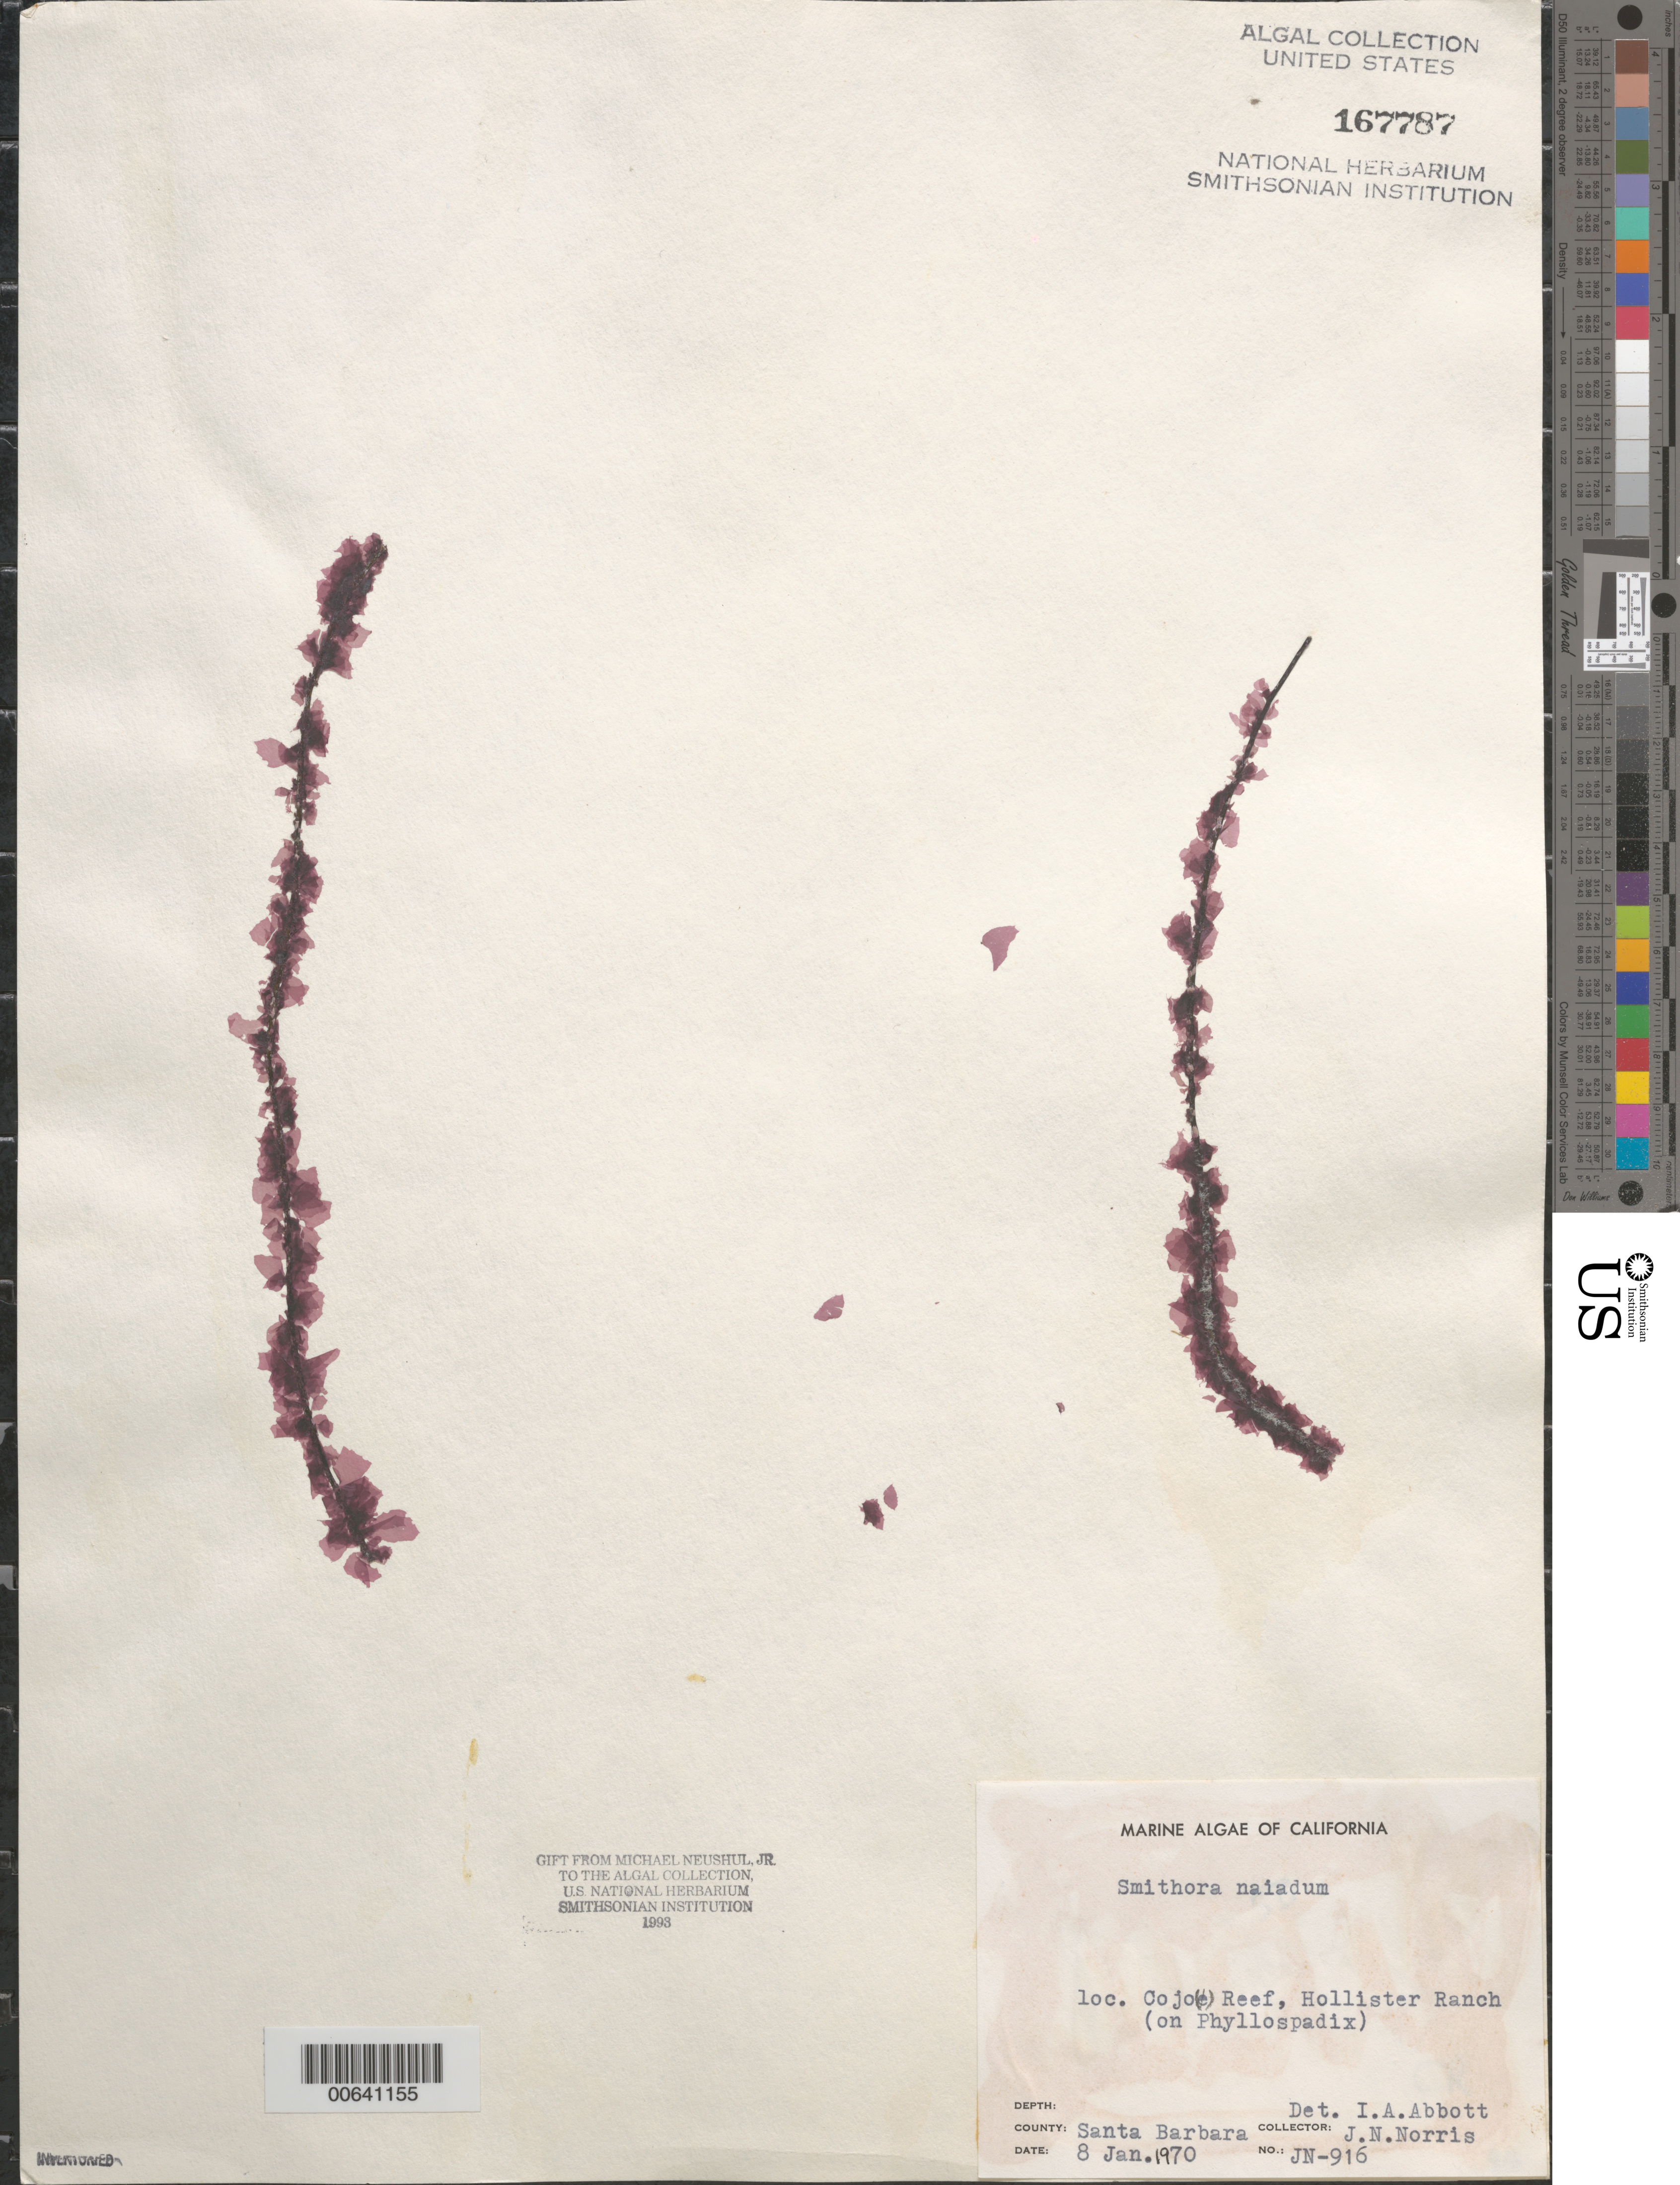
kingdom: Plantae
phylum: Rhodophyta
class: Compsopogonophyceae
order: Erythropeltidales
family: Erythrotrichiaceae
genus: Smithora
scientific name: Smithora naiadum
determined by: Abbott, Isabella A.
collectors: J. N. Norris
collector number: JN-916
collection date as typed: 08 Jan 1970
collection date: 1970-01-08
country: United States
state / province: California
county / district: Santa Barbara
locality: Cojo Reef, Hollister Ranch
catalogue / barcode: US 167787